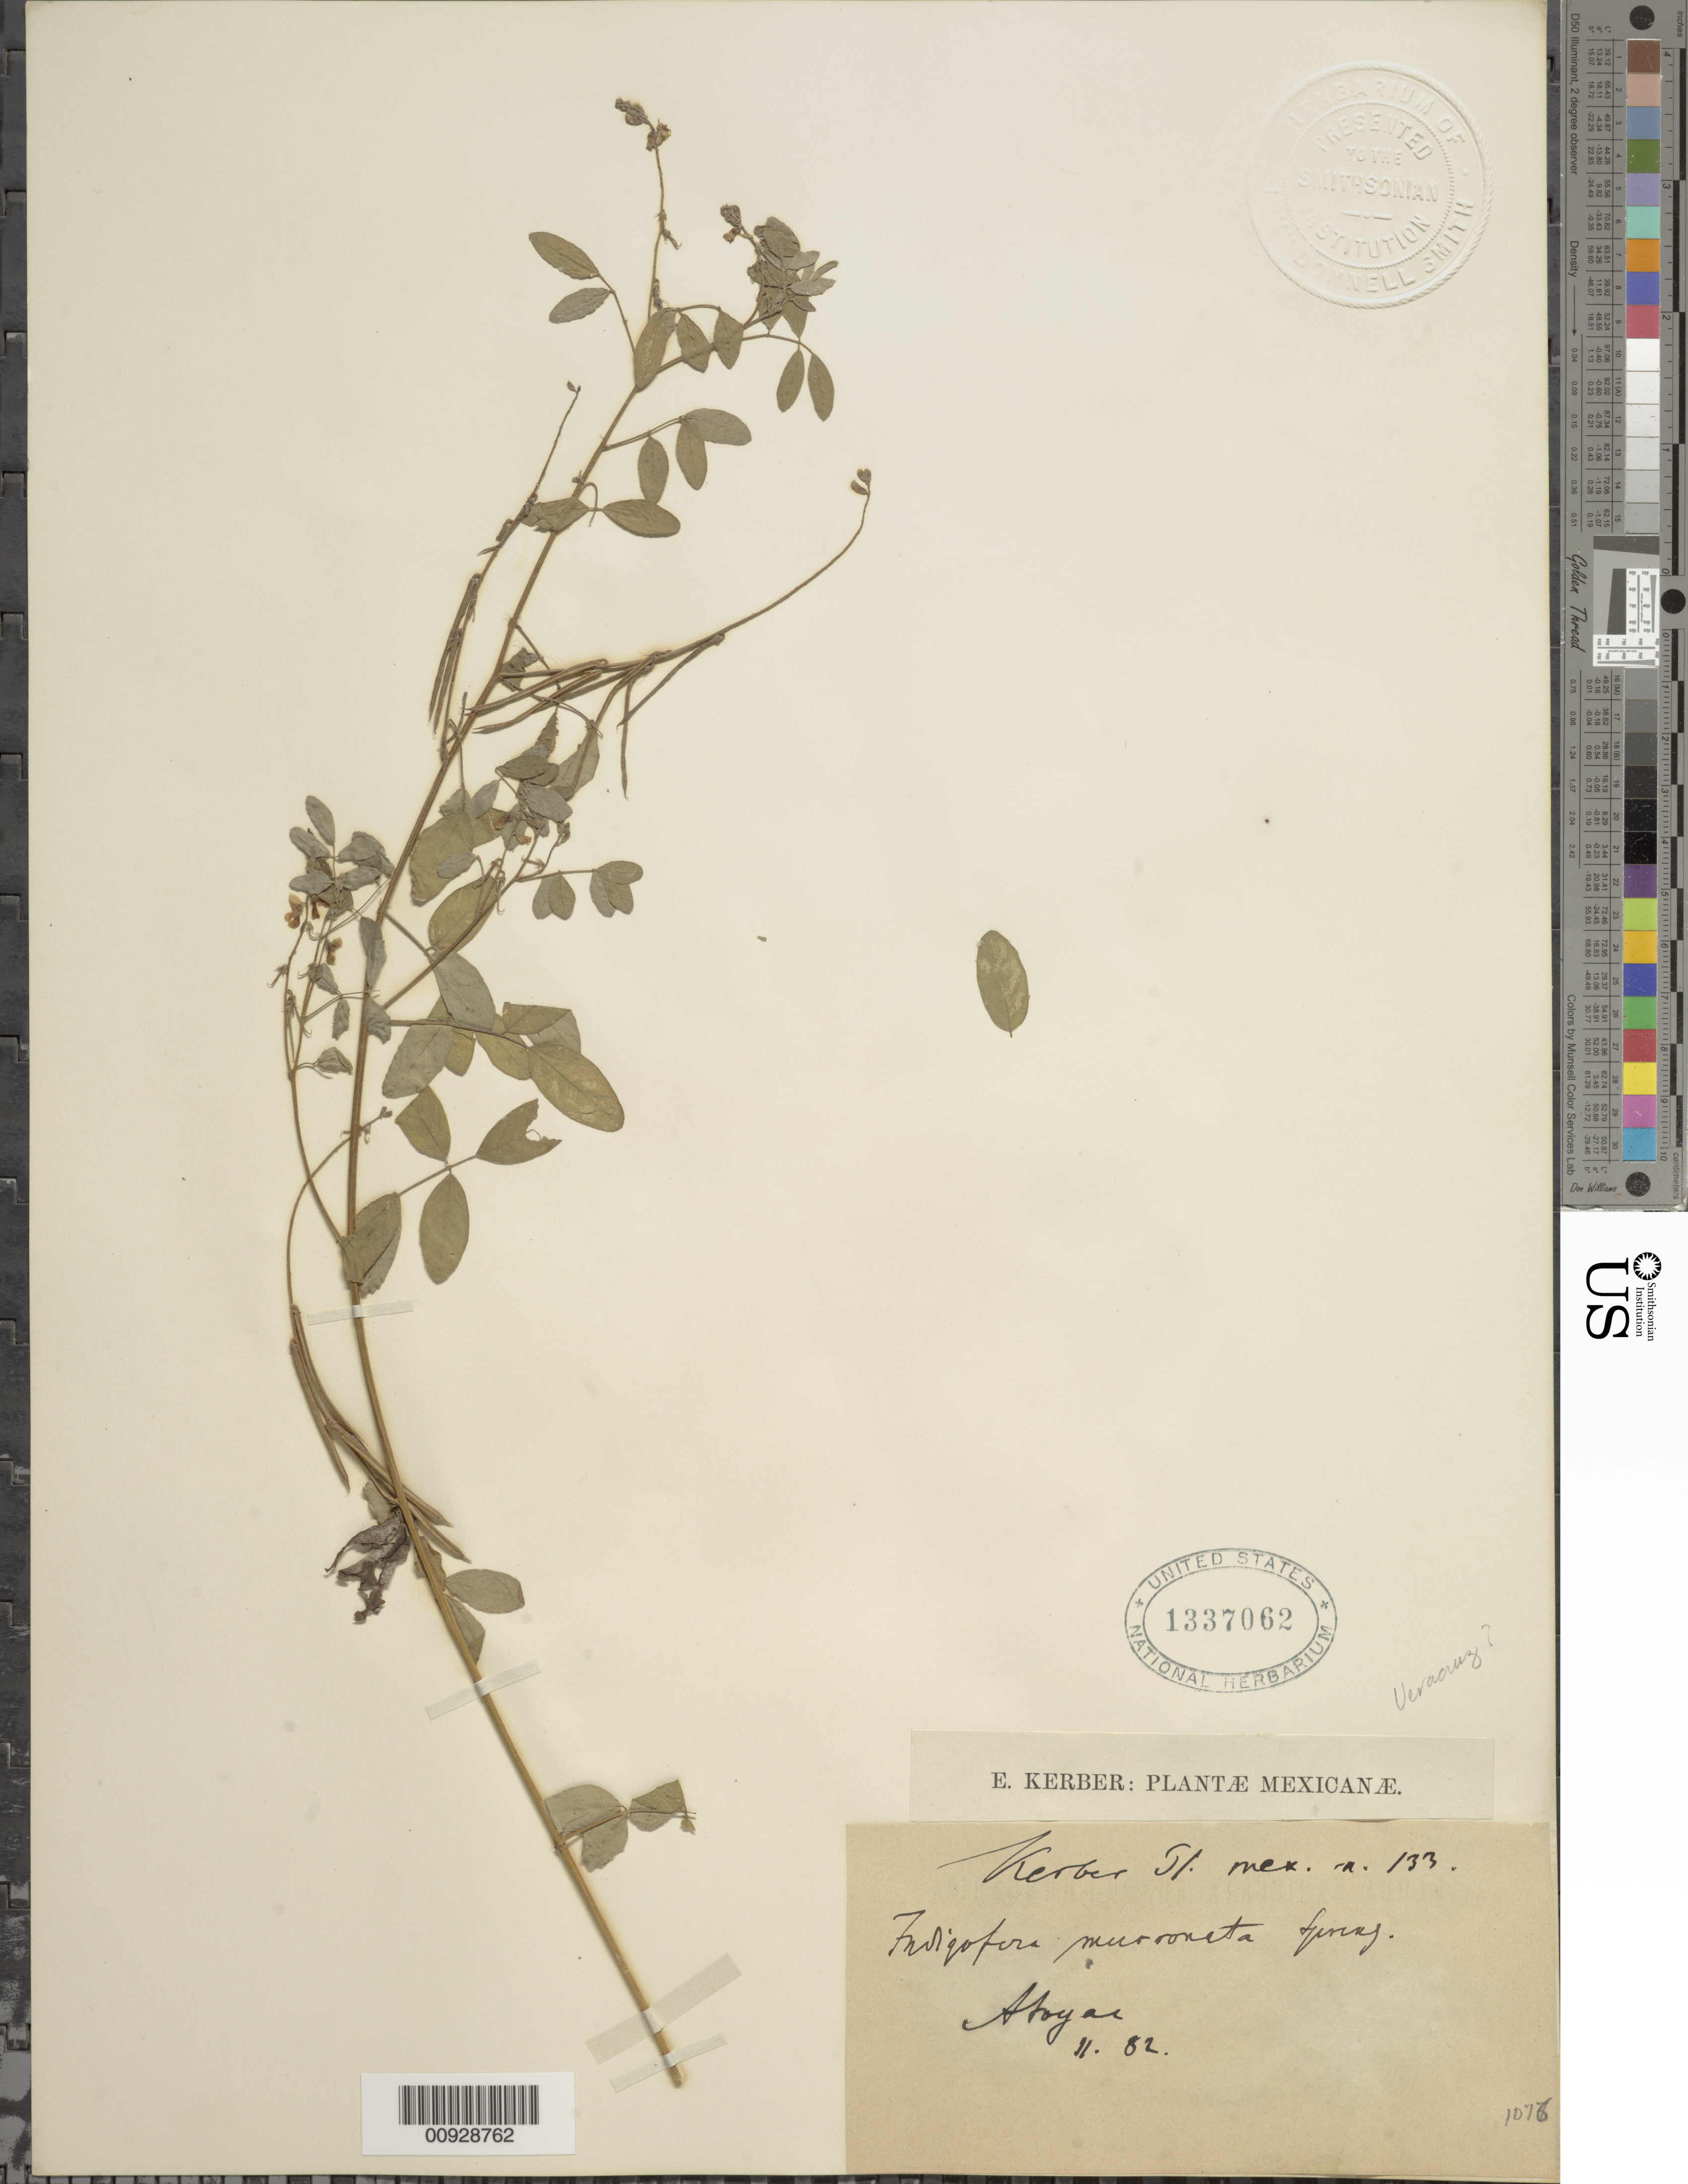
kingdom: Plantae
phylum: Tracheophyta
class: Magnoliopsida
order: Fabales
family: Fabaceae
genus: Indigofera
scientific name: Indigofera mucronata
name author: Lam.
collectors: E. Kerber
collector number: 133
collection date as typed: Nov 1882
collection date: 1882-11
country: Mexico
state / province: Veracruz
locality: Atoyac.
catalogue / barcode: US 1337062